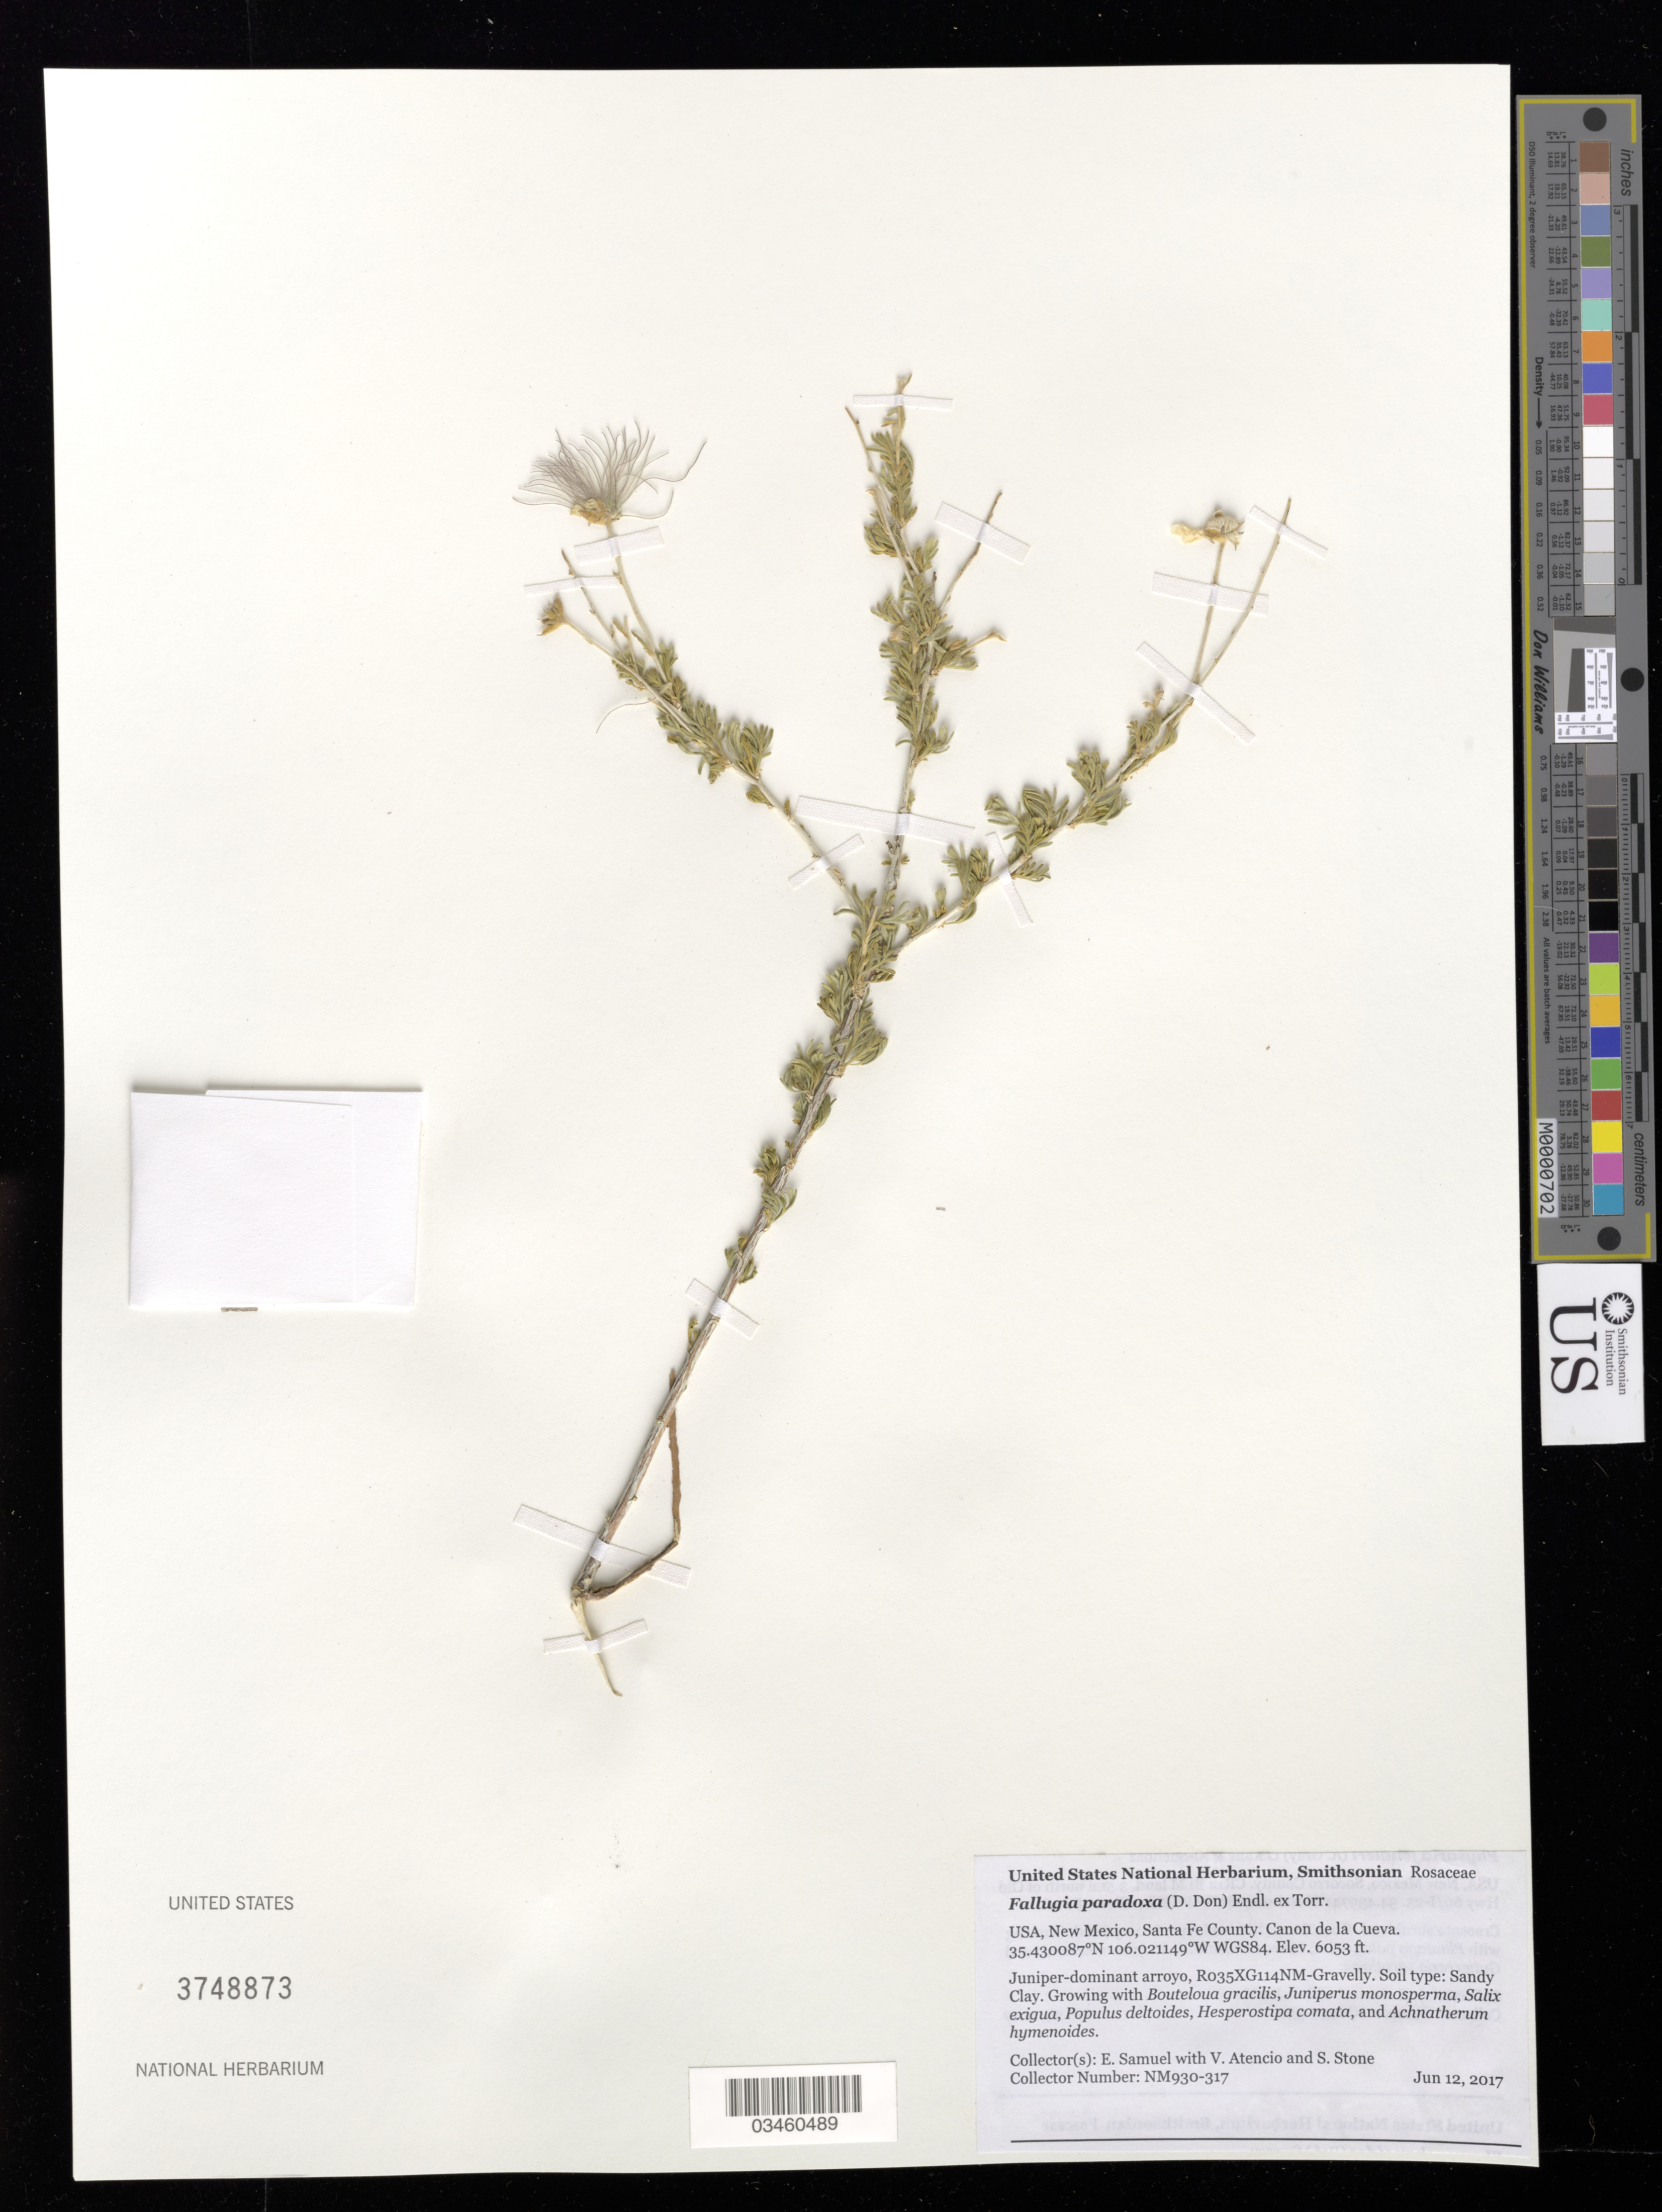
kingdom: Plantae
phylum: Tracheophyta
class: Magnoliopsida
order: Rosales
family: Rosaceae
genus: Fallugia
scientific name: Fallugia paradoxa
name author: (D. Don ex Tilloch & T. Taylor) Endl. ex Torr.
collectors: E. Samuel, V. Atencio & S. Stone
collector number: NM930-317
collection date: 2017-06-12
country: United States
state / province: New Mexico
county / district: Santa Fe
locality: BLM, Canon de la Cueva.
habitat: R035XG114NM-Gravelly. Sandy Clay.Juniper-dominant arroyo.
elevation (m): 1845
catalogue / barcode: US 3748873